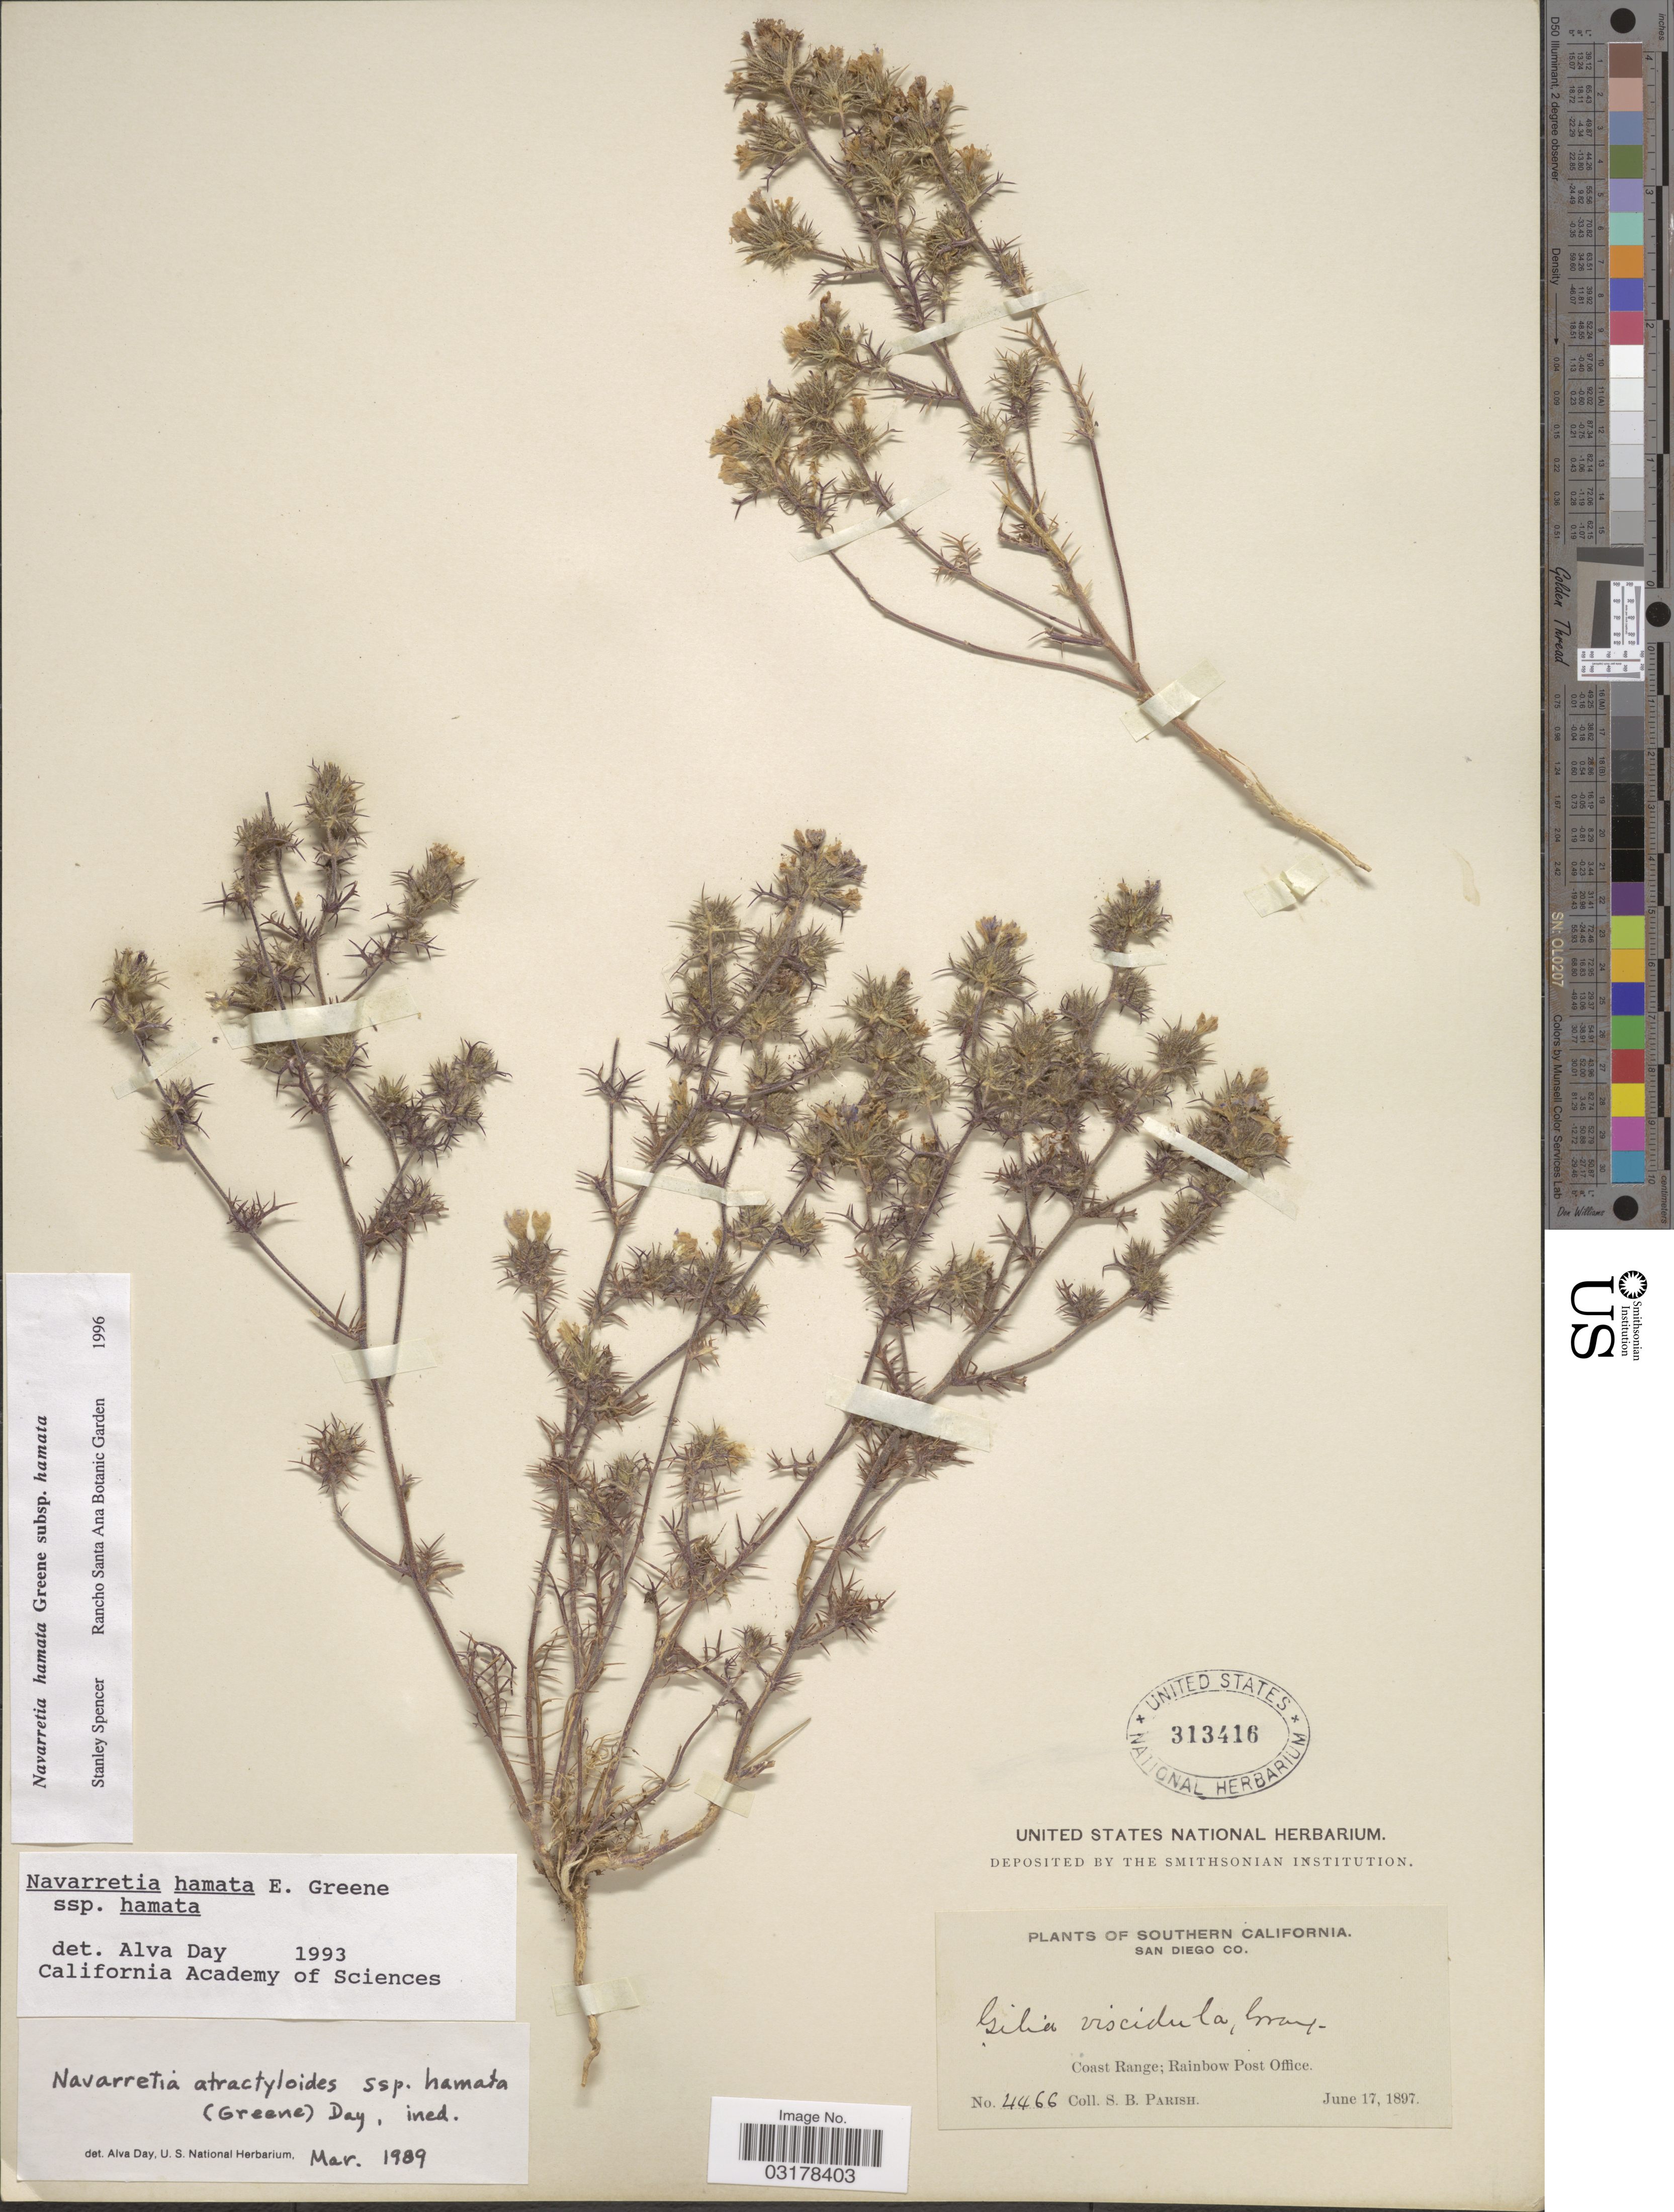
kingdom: Plantae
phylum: Tracheophyta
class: Magnoliopsida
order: Ericales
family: Polemoniaceae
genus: Navarretia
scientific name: Navarretia hamata var. hamata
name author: Greene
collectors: S. B. Parish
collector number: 4466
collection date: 1897-06-17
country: United States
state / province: California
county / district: San Diego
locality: Southern California. San Diego Co. Coast Range; Rainbow Post Office.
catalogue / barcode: US 313416